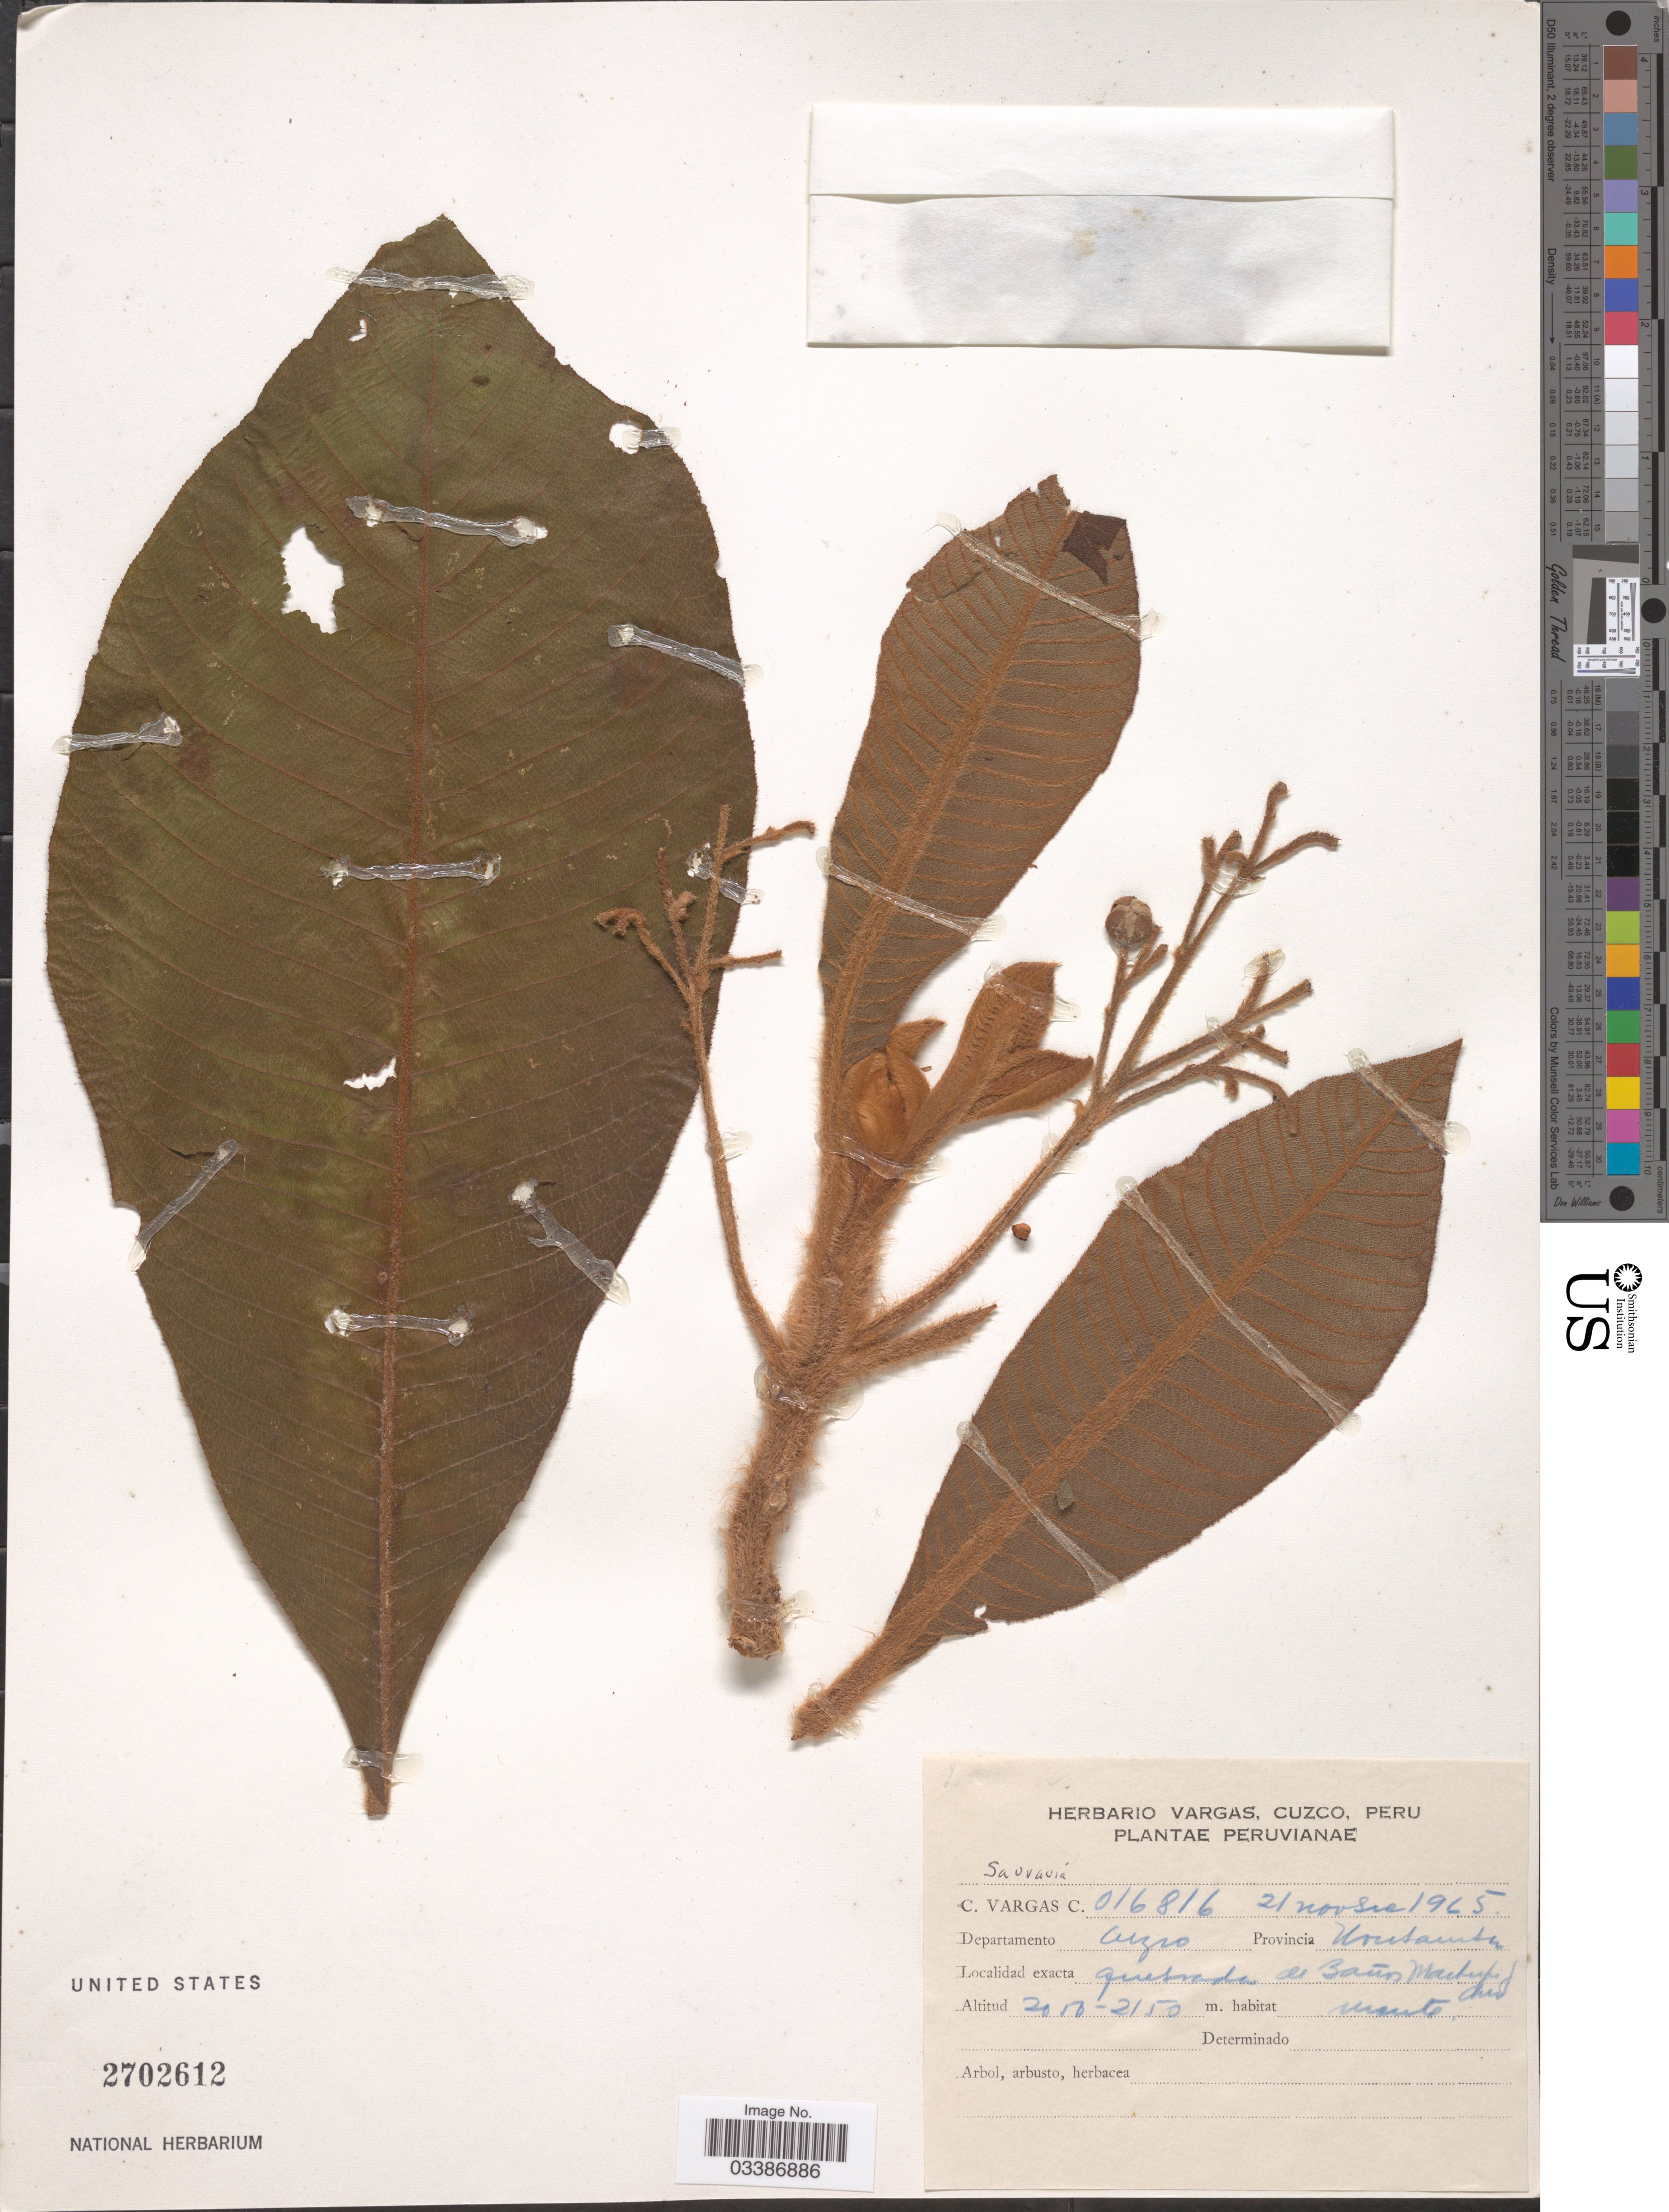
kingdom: Plantae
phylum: Tracheophyta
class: Magnoliopsida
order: Ericales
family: Actinidiaceae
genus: Saurauia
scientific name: Saurauia sp.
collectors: C. Vargas Calderón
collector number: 016816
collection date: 1965-11-21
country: Peru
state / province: Cusco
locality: Departamento Cuzco, Provincia Urubamba, quebrada de Baños Machupichu.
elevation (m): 2050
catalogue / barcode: US 2702612